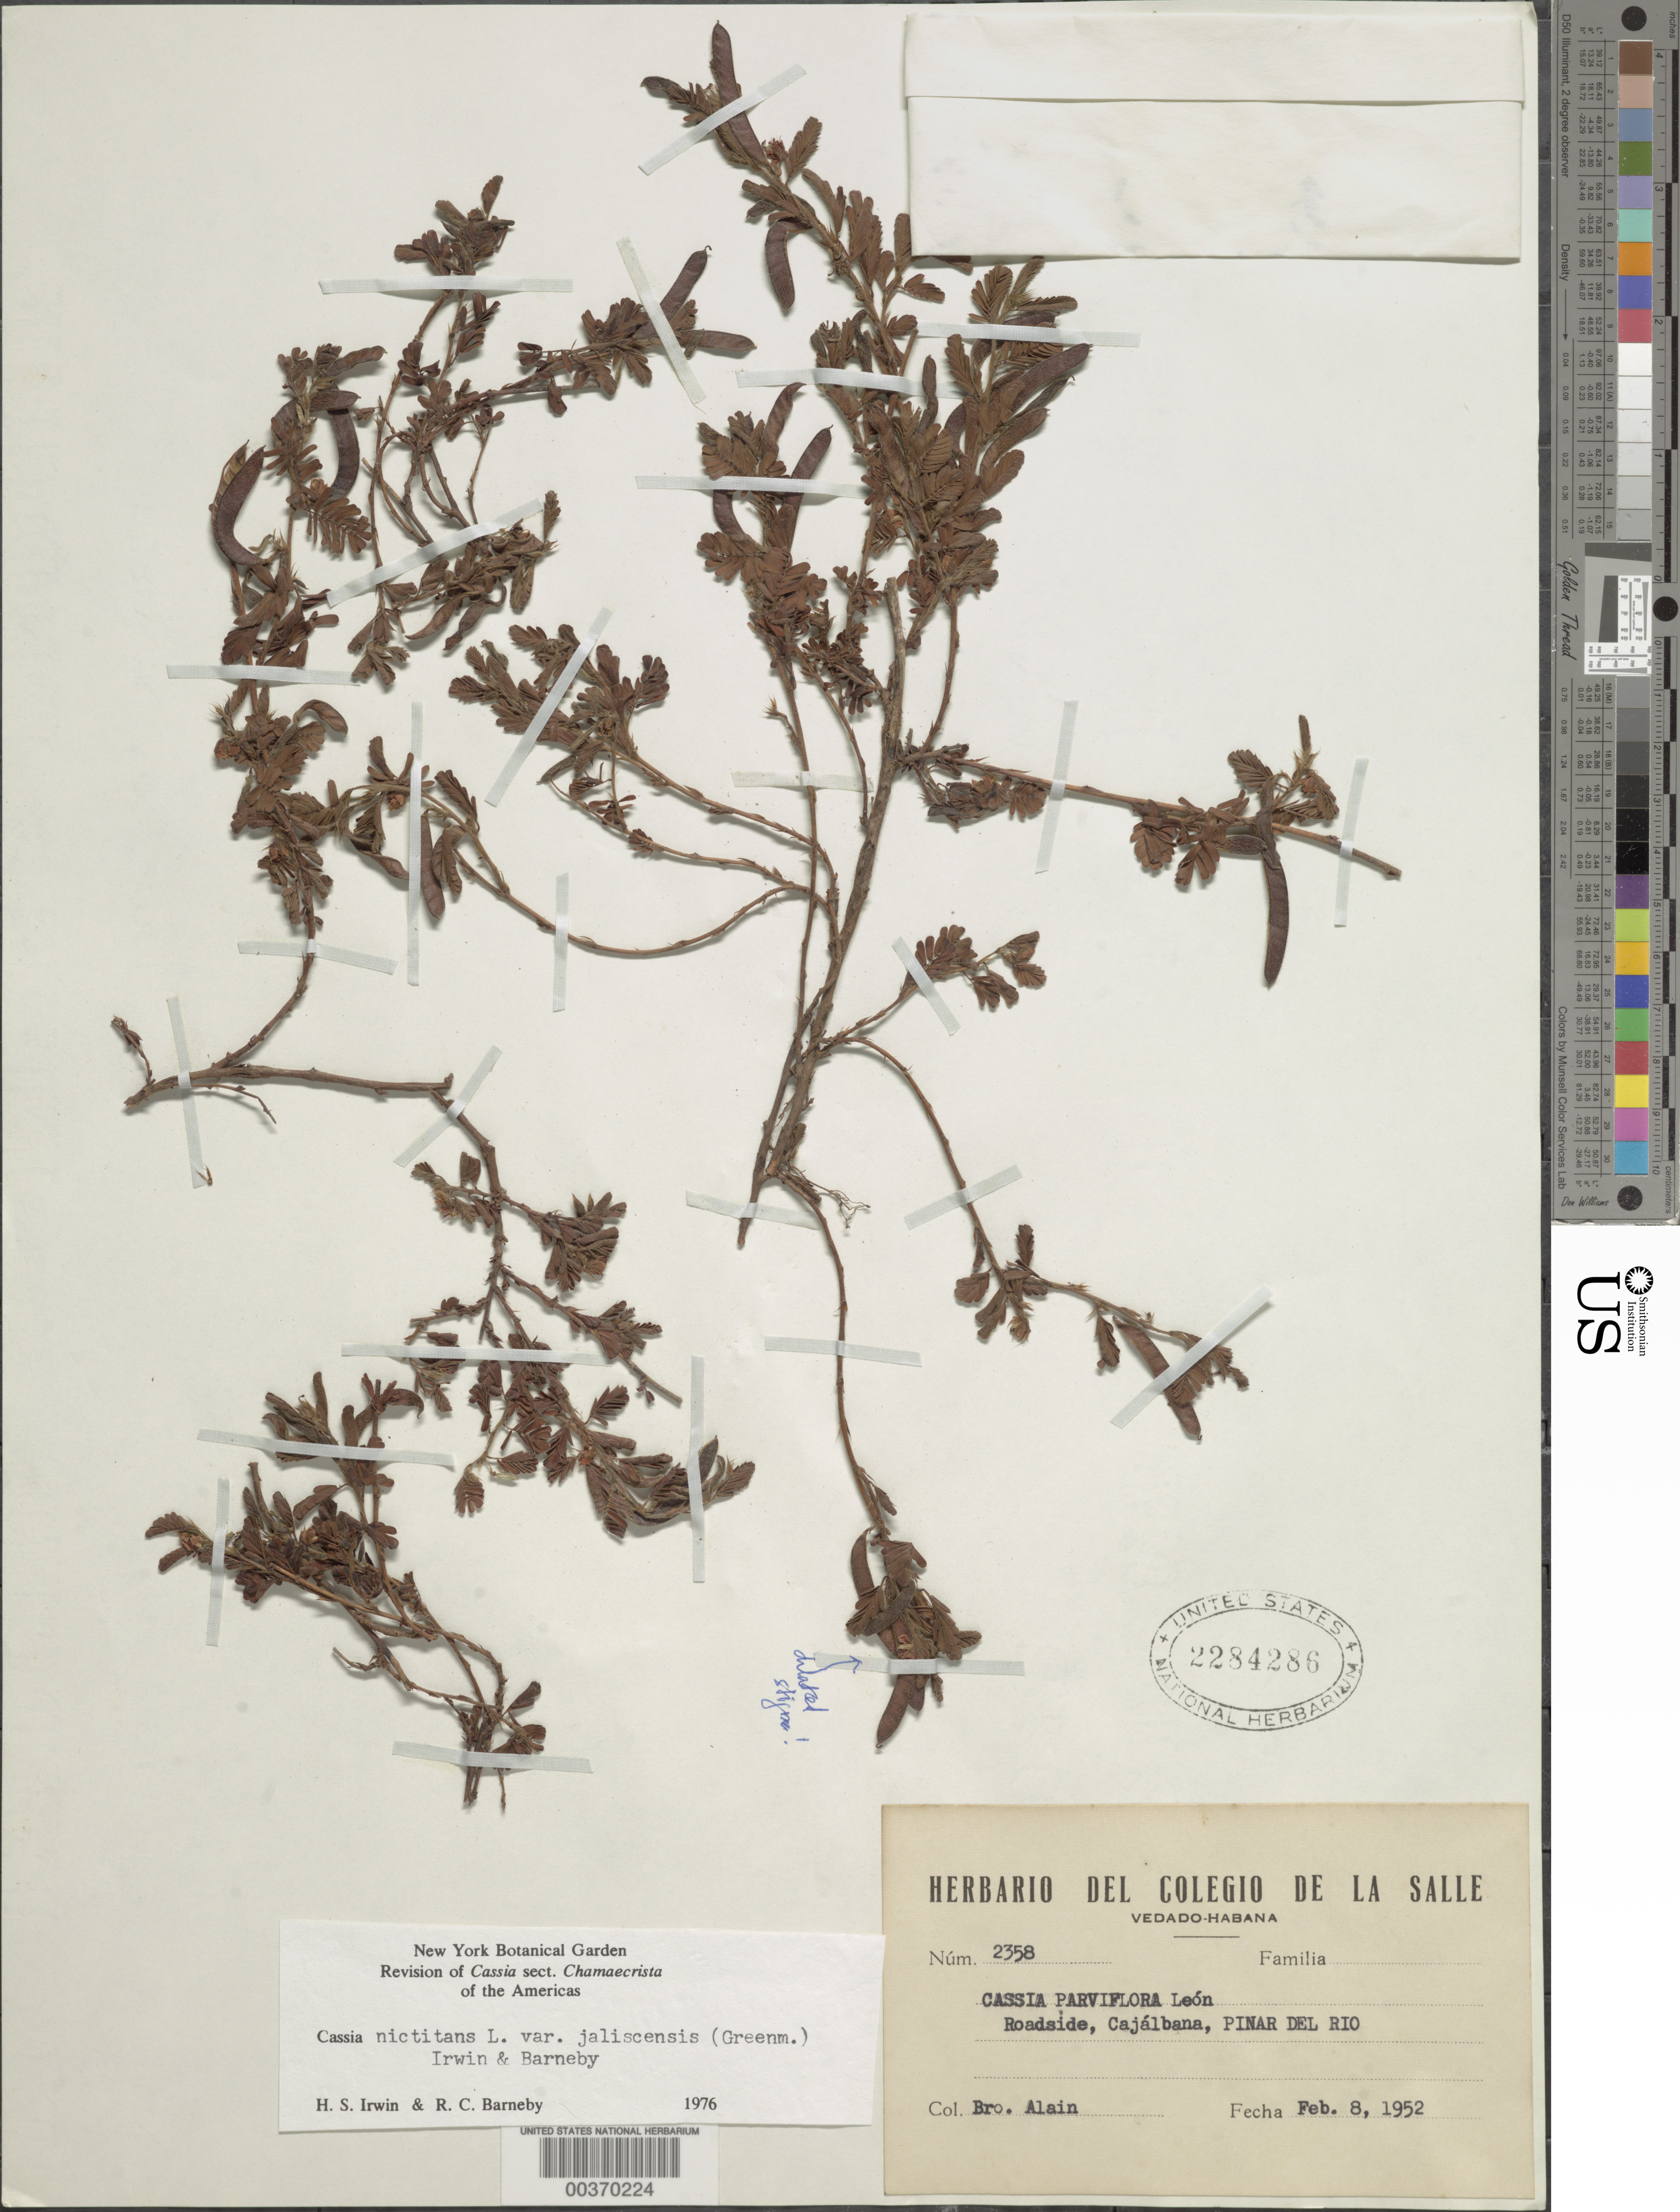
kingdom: Plantae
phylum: Tracheophyta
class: Magnoliopsida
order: Fabales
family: Fabaceae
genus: Chamaecrista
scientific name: Chamaecrista nictitans var. jaliscensis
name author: (Greenm.) H.S. Irwin & Barneby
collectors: A. H. Liogier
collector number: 2358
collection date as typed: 08 Feb 1952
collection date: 1952-02-08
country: Cuba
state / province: Pinar del Río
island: Greater Antilles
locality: Cajalbana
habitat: Roadside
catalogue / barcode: US 2284286